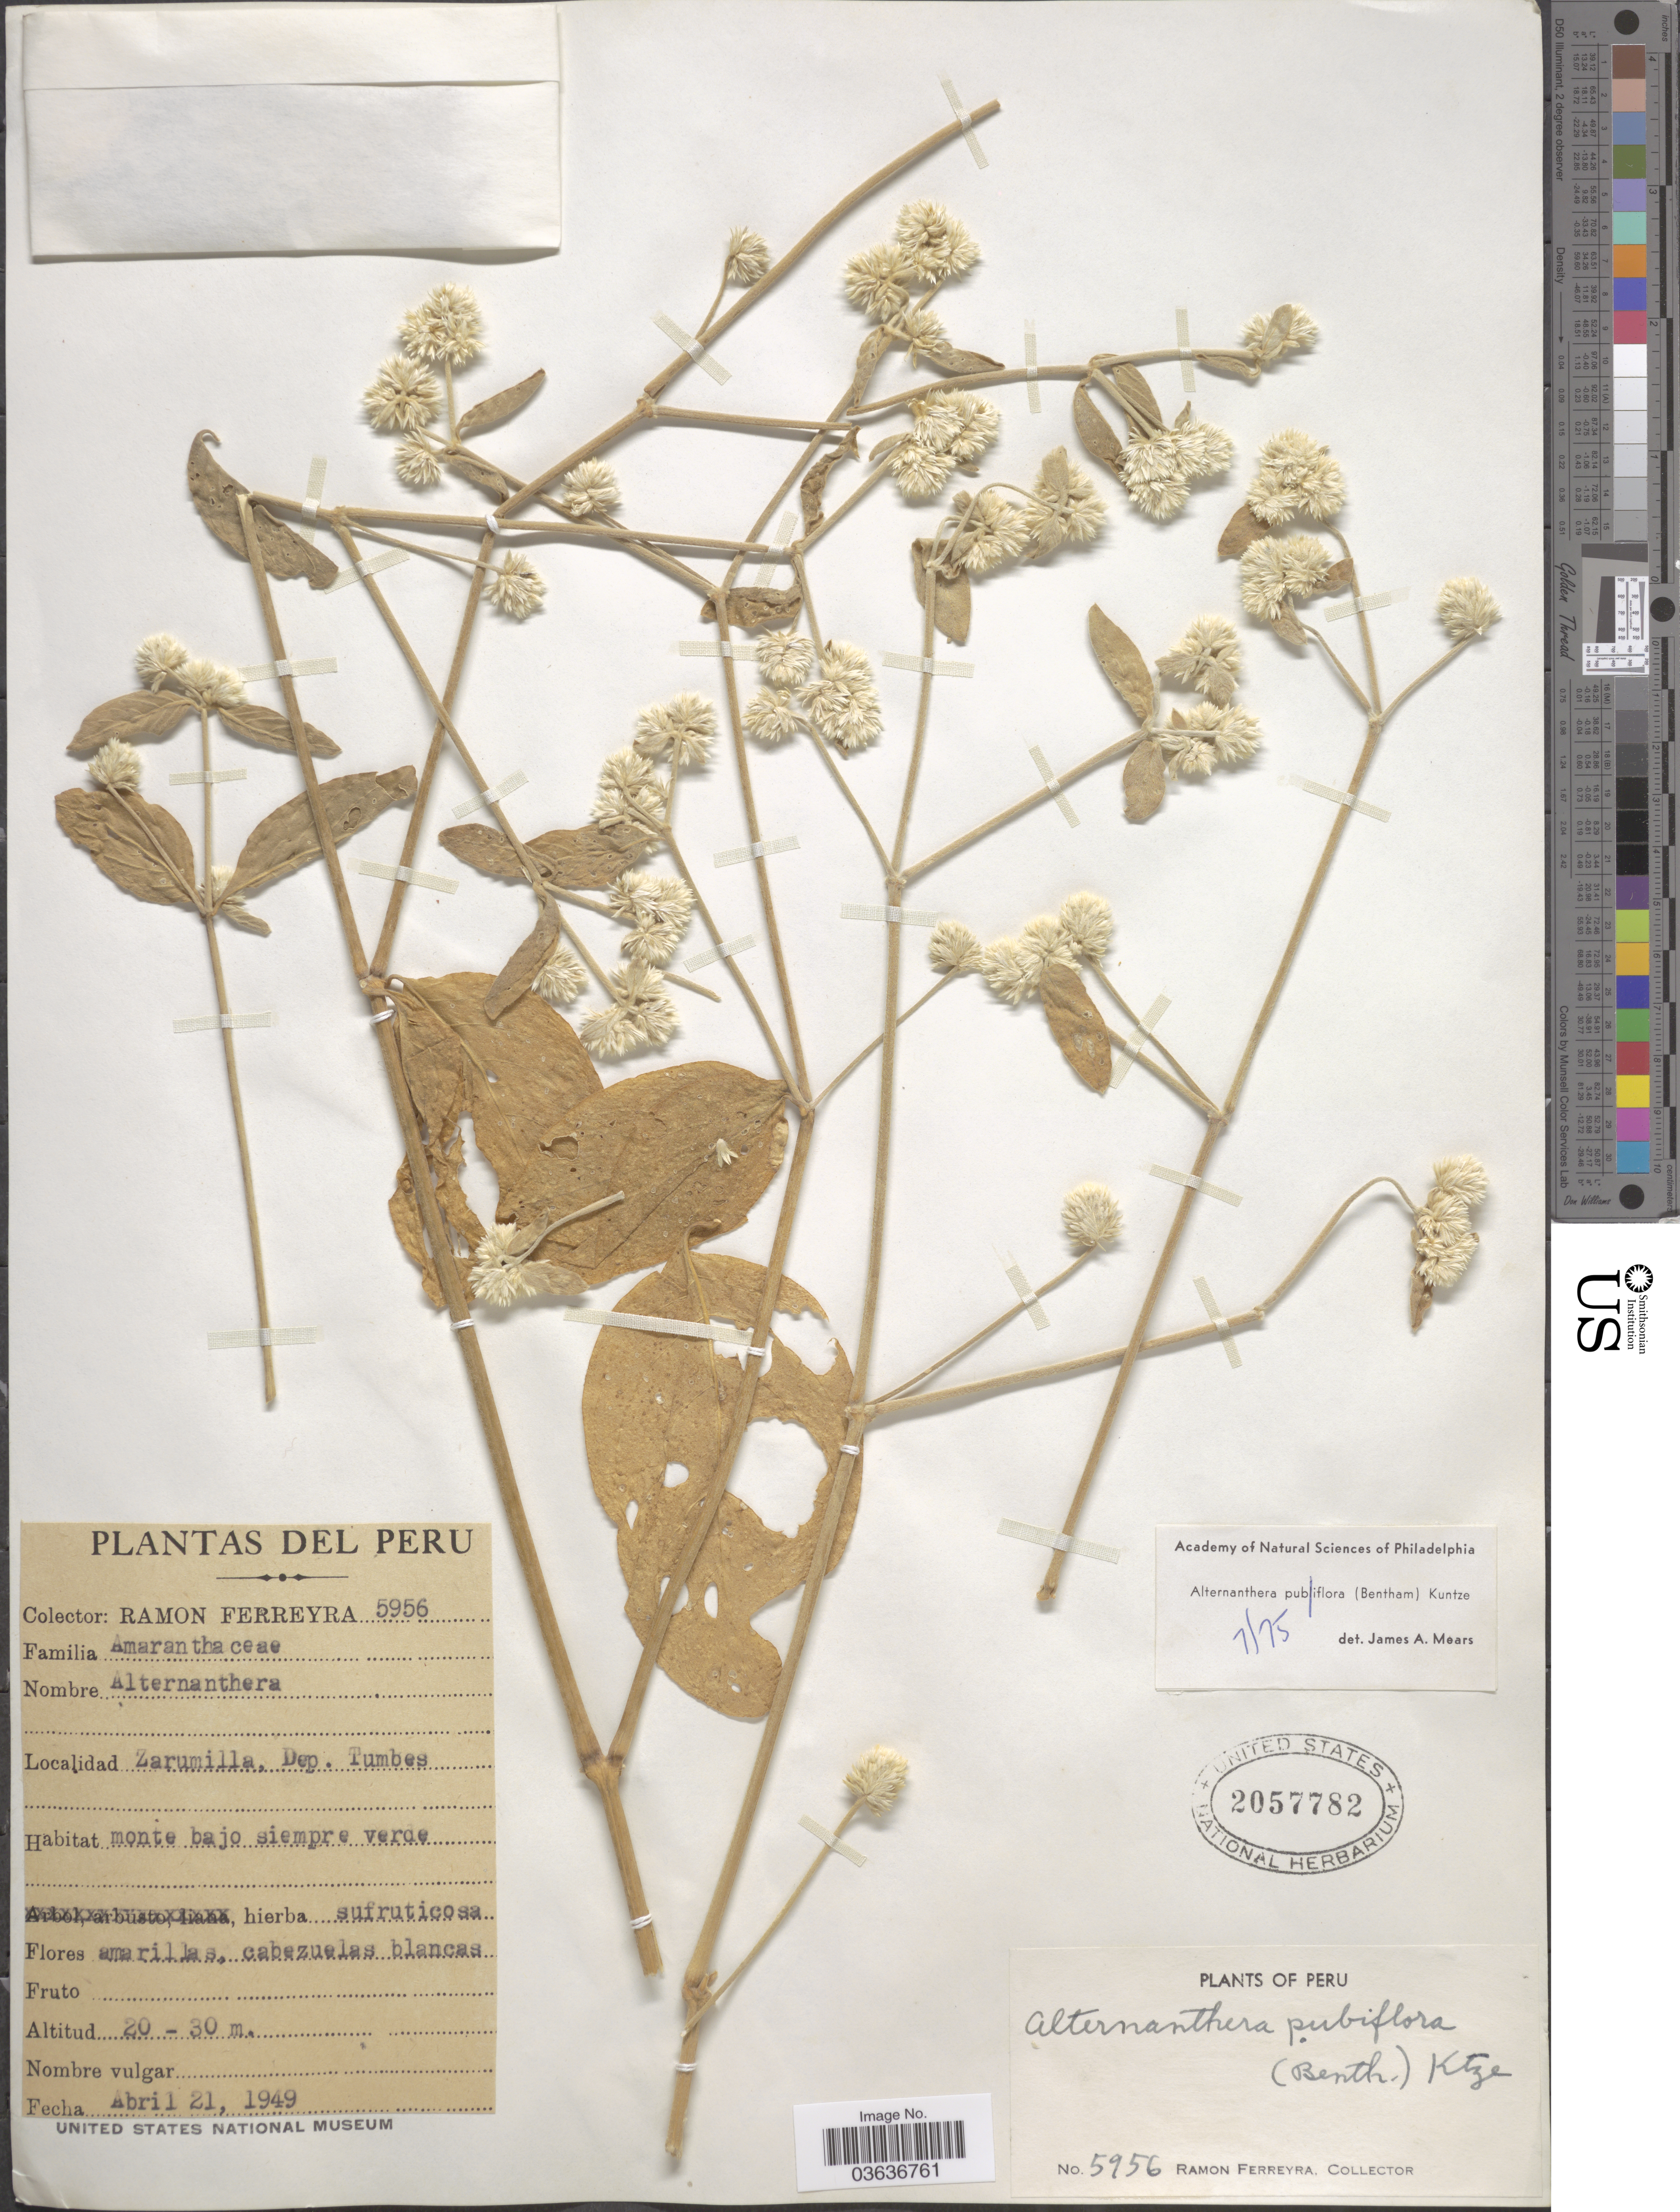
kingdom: Plantae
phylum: Tracheophyta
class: Magnoliopsida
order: Caryophyllales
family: Amaranthaceae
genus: Alternanthera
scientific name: Alternanthera pubiflora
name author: (Benth.) Kuntze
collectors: R. A. Ferreyra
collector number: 5956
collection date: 1949-04-21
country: Peru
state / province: Tumbes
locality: Zarumilla, Dep. Tumbes.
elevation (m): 20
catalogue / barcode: US 2057782